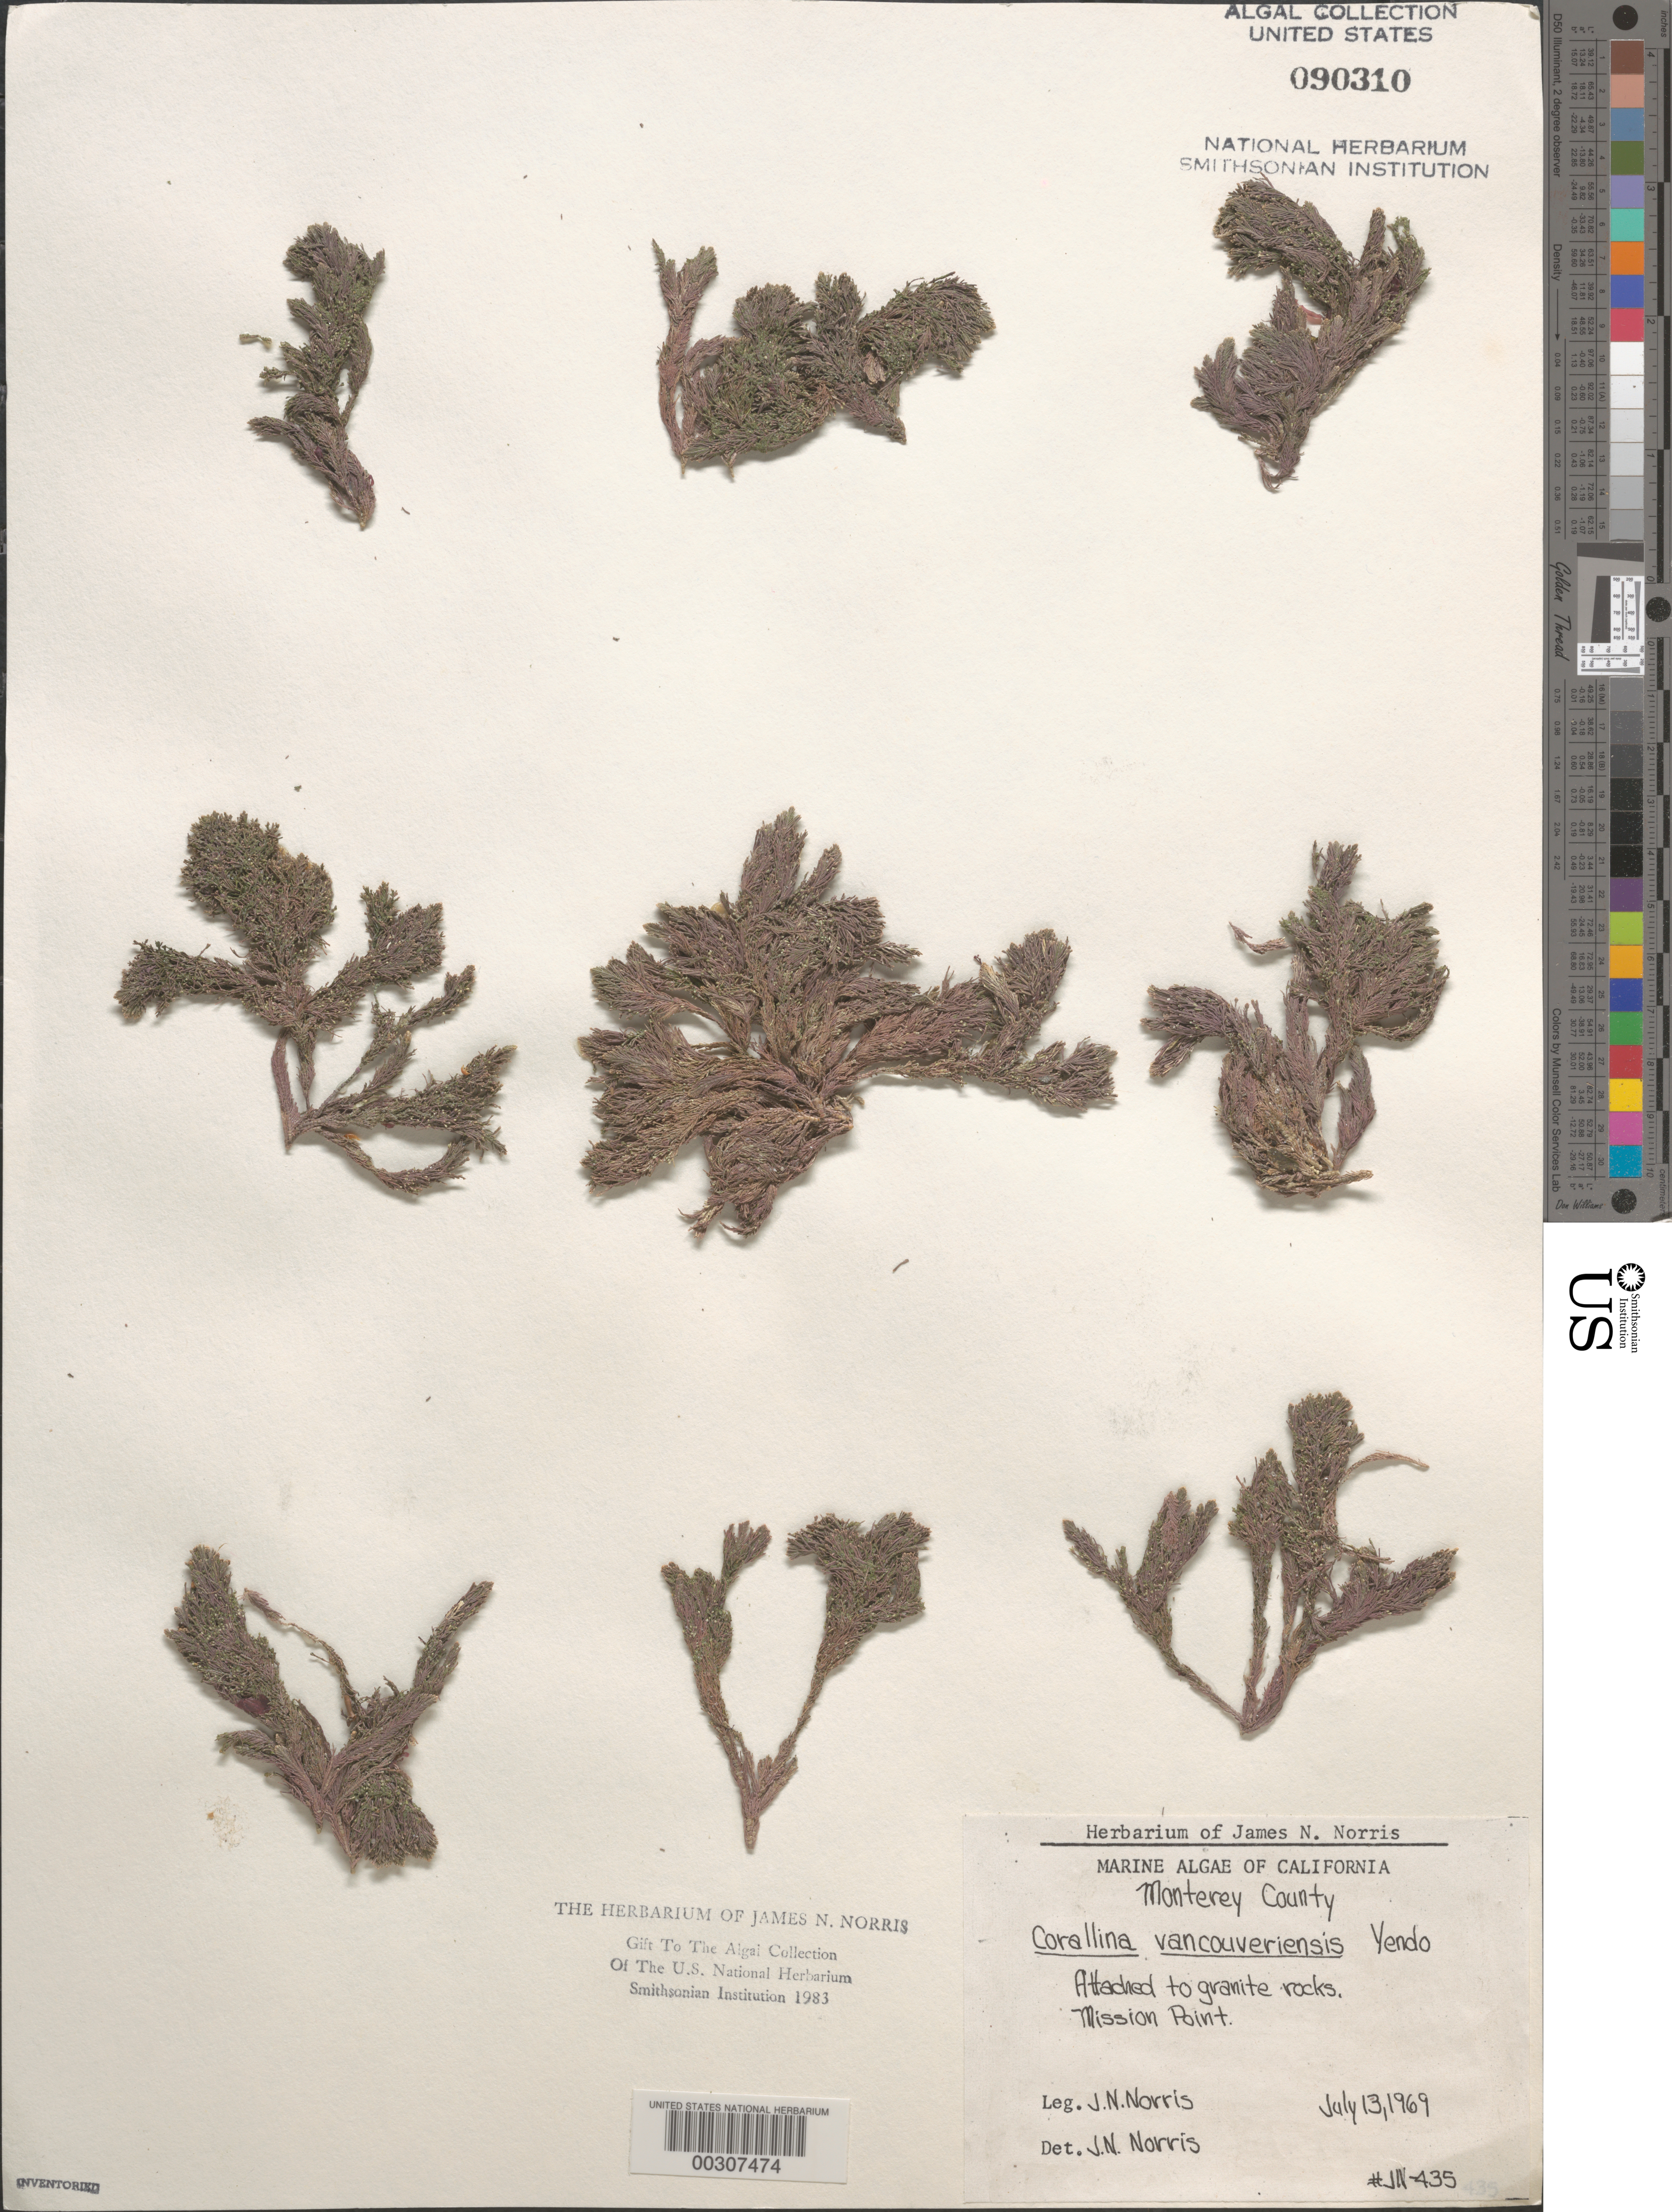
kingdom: Plantae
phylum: Rhodophyta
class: Florideophyceae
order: Corallinales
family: Corallinaceae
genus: Corallina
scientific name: Corallina vancouveriensis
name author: Yendo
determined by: Norris, James N.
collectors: J. N. Norris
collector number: JN-435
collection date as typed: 13 Jul 1969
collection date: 1969-07-13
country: United States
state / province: California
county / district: Monterey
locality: Mission Point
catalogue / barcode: US 90310